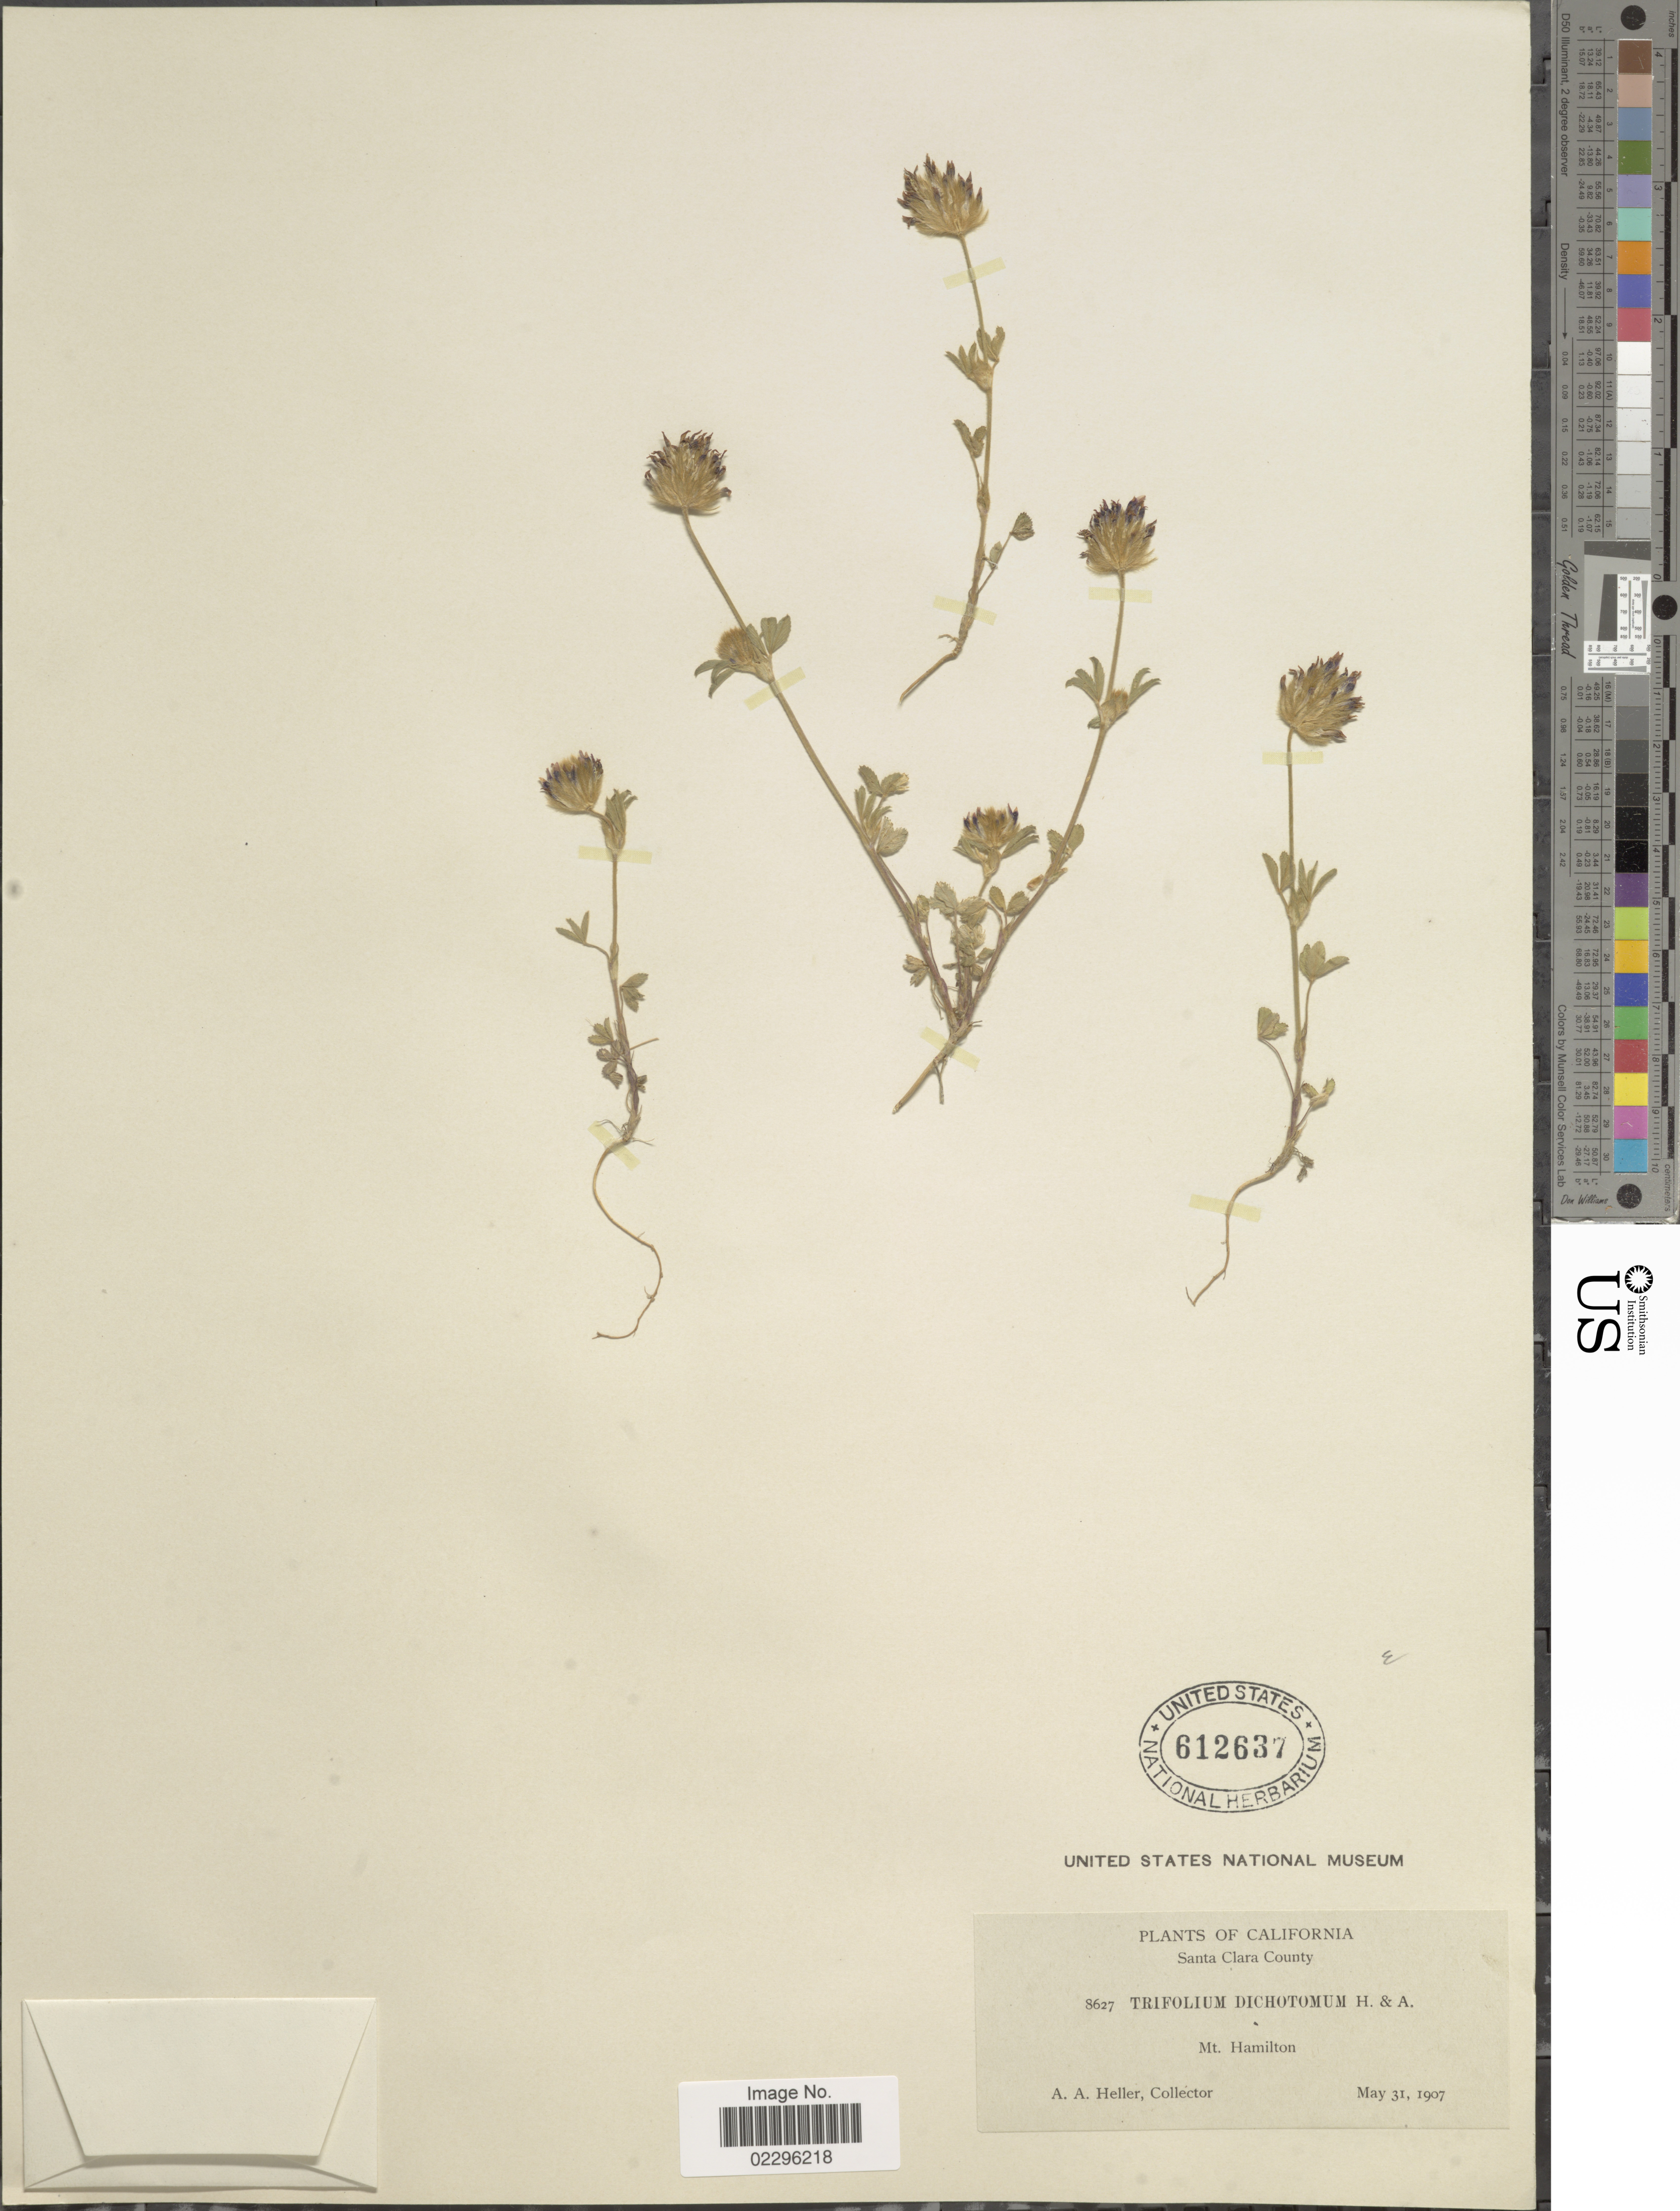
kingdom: Plantae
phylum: Tracheophyta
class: Magnoliopsida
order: Fabales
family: Fabaceae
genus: Trifolium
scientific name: Trifolium dichotomum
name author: Hook. & Arn.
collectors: A. A. Heller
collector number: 8627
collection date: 1907-05-31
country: United States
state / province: California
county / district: Santa Clara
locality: Santa Clara County. Mt. Hamilton.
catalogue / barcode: US 612637